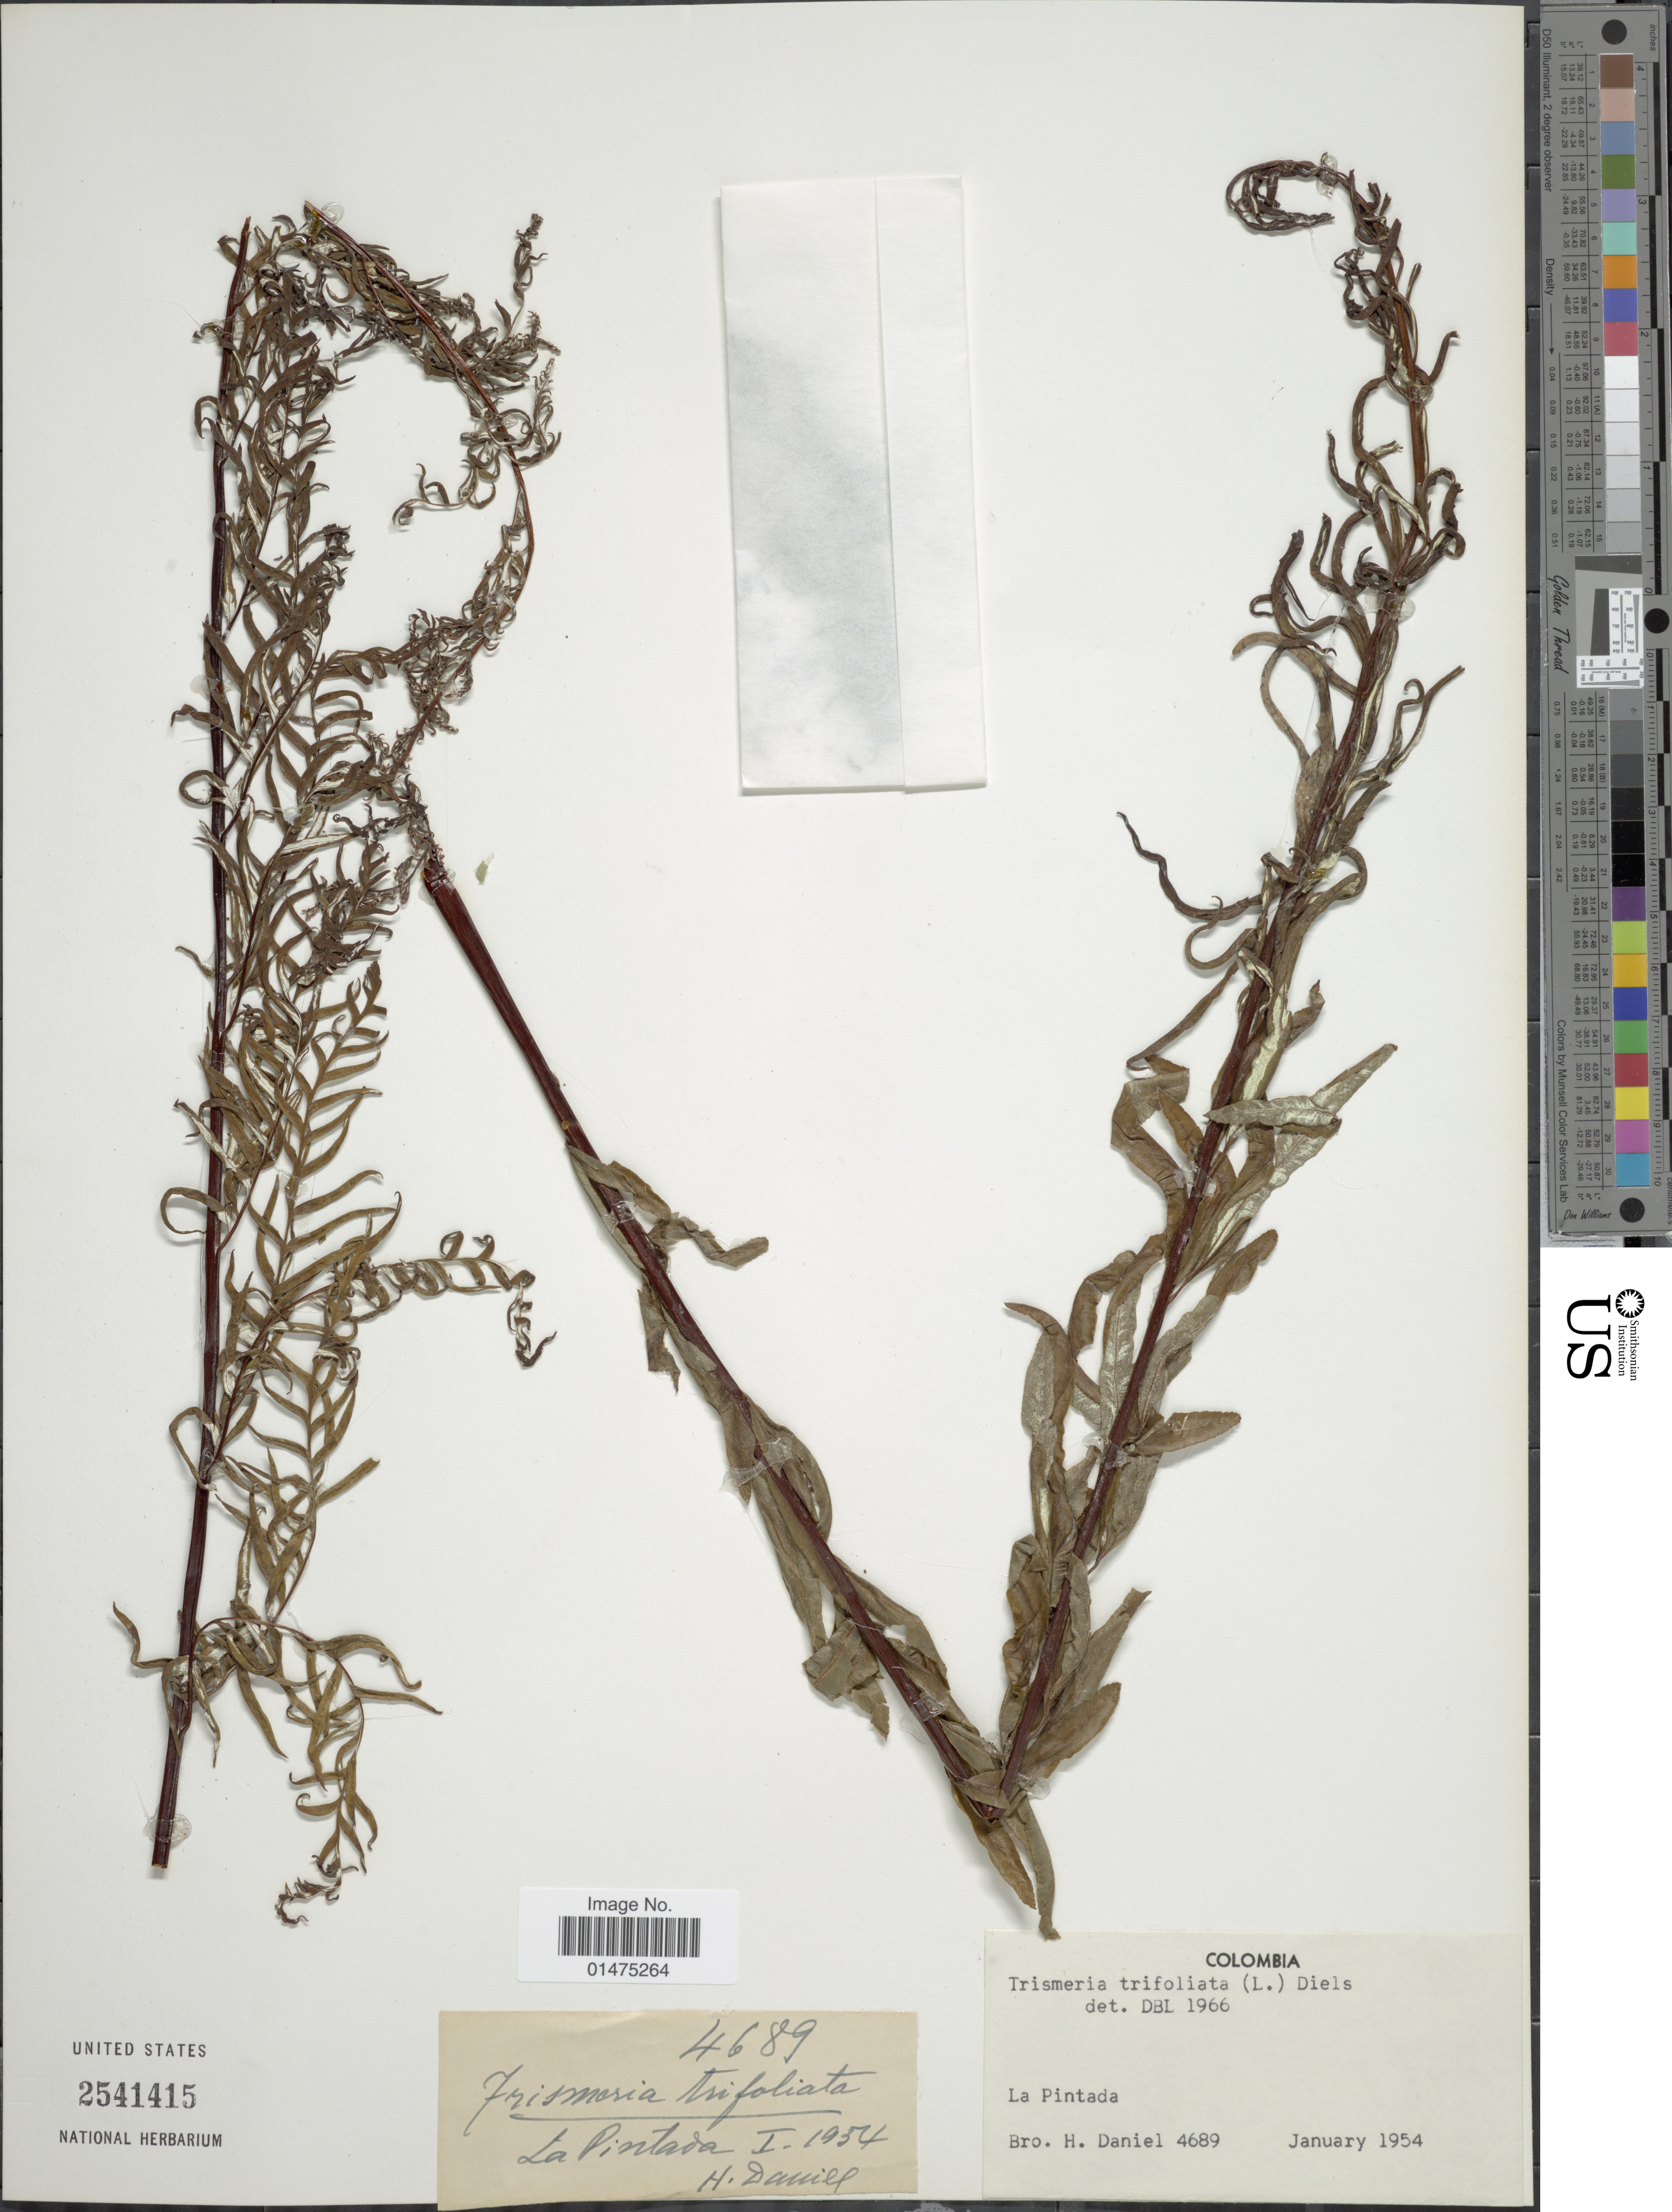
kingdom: Plantae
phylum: Tracheophyta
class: Polypodiopsida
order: Polypodiales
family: Pteridaceae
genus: Pityrogramma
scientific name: Pityrogramma trifoliata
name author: (L.) R.M. Tryon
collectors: Bro. Daniel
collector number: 4689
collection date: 1954-01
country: Colombia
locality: La Pintada, Colombia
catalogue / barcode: US 2541415